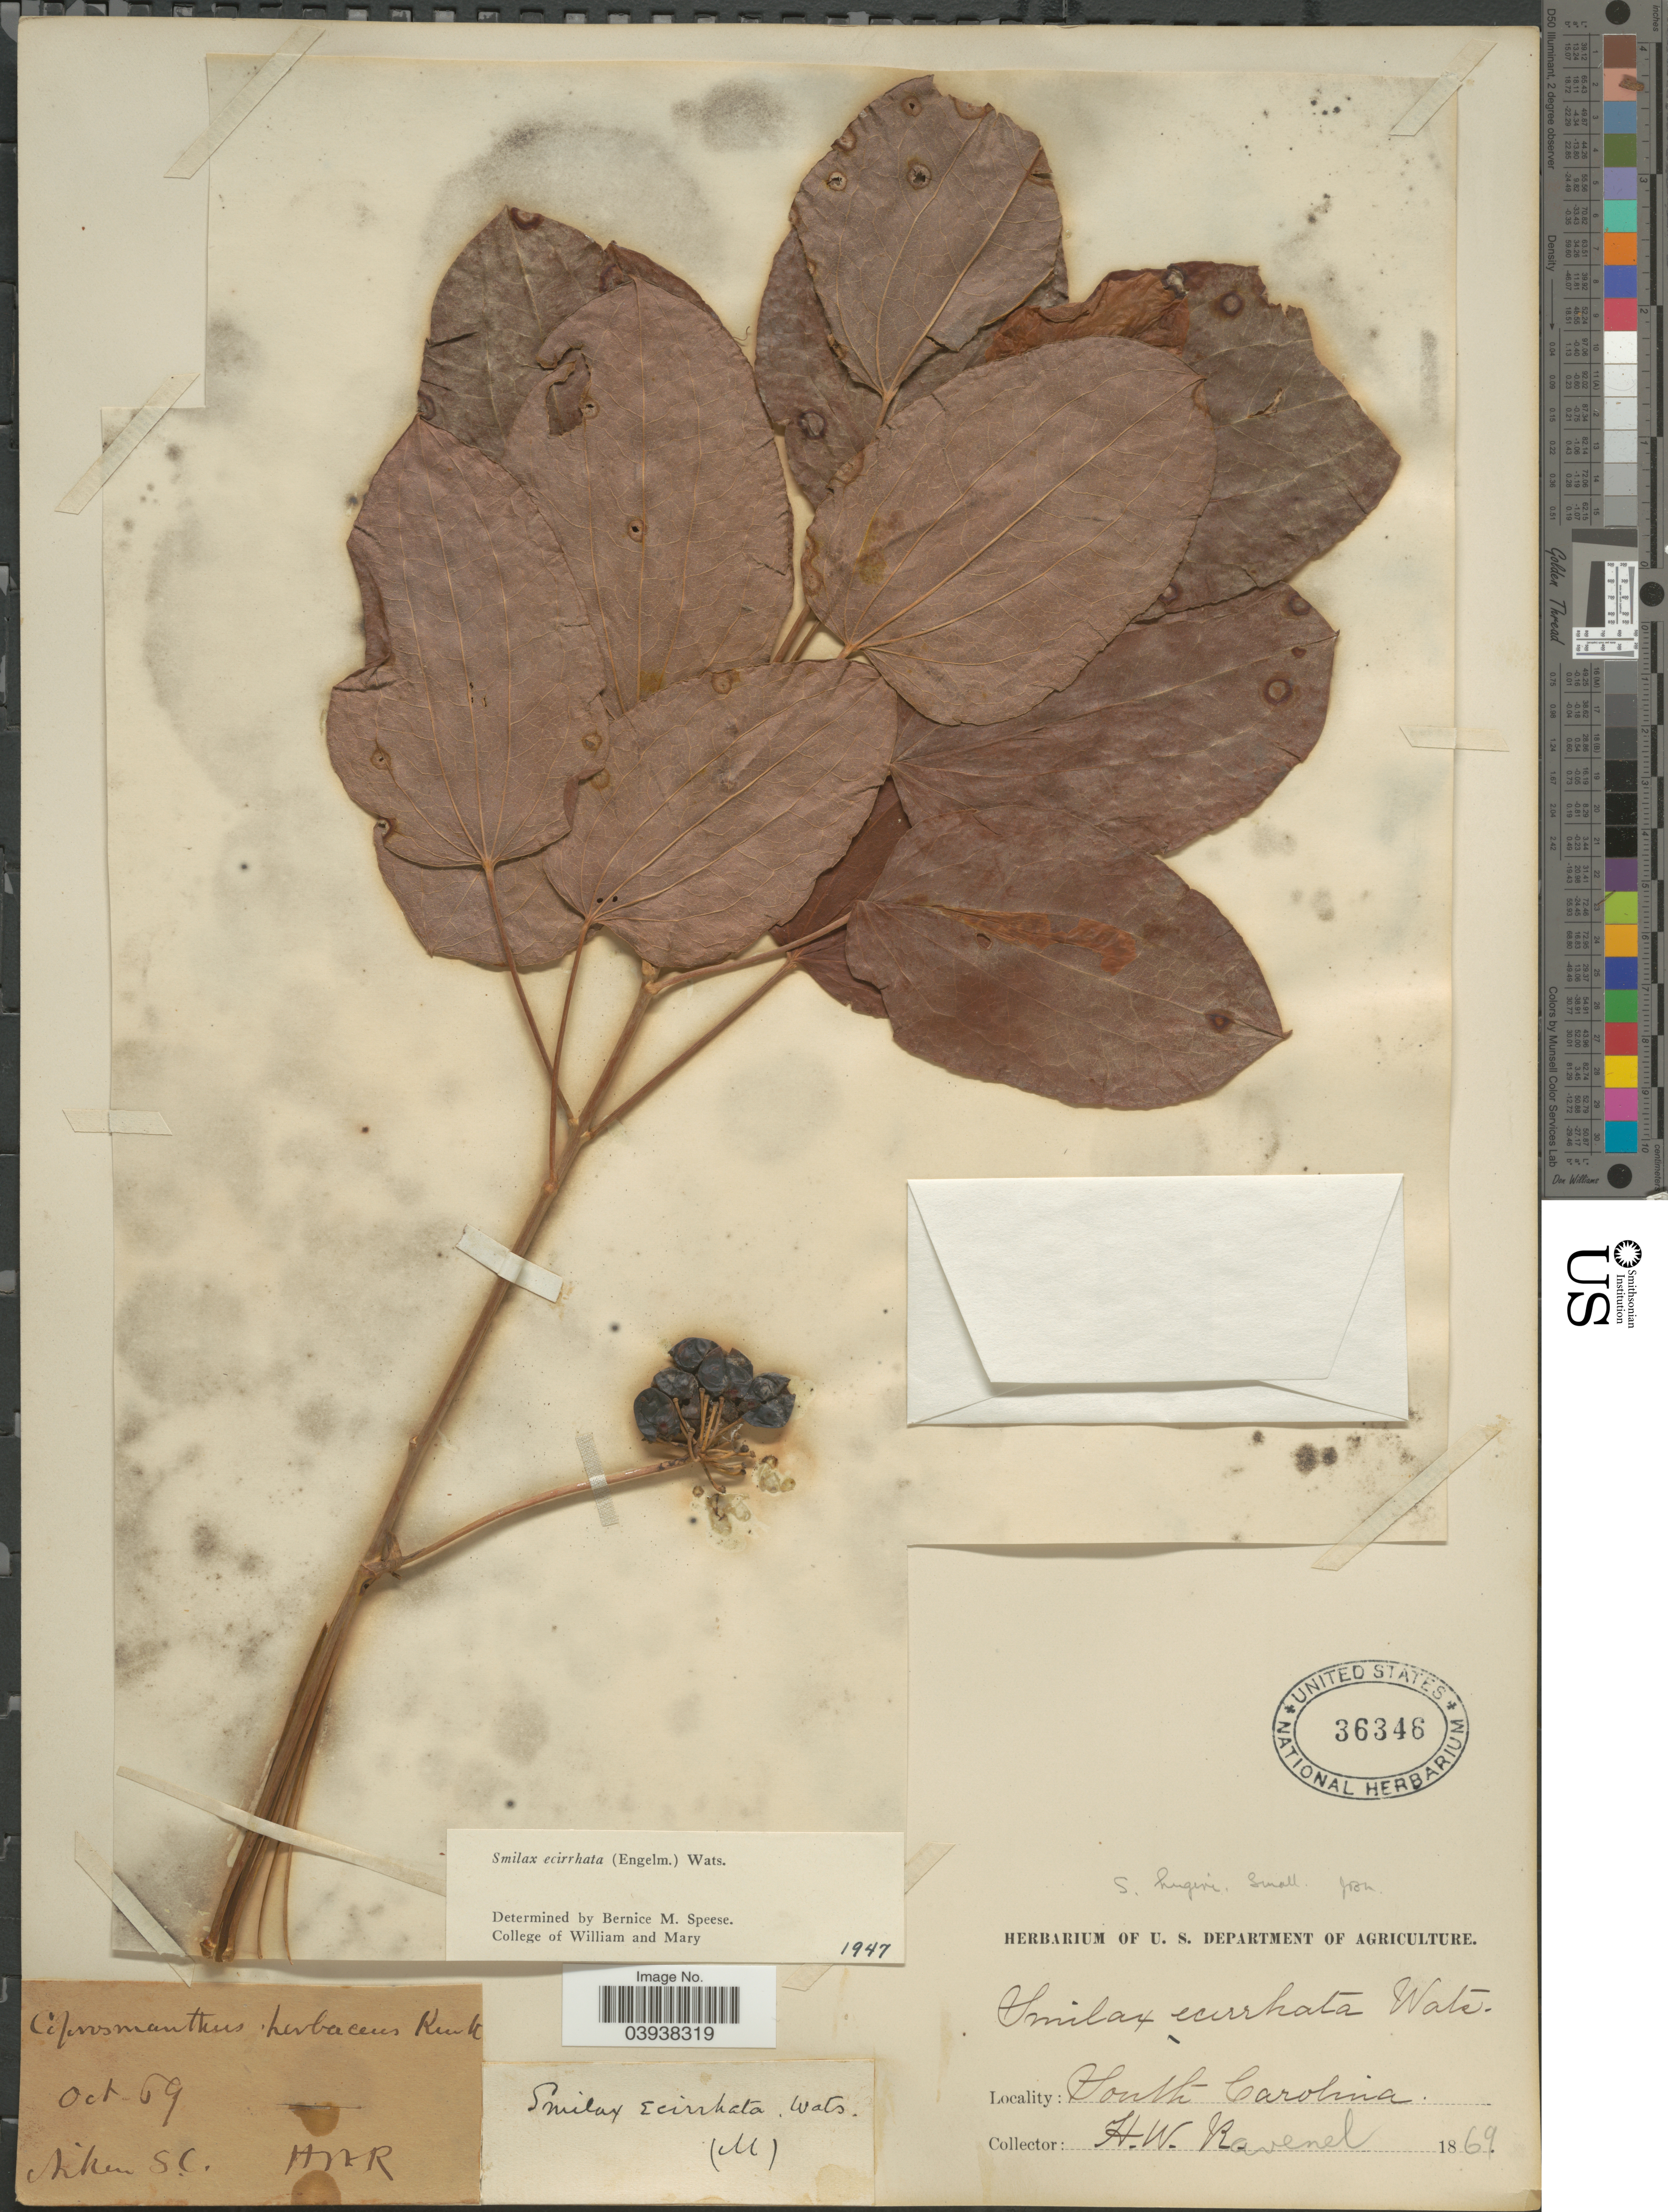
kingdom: Plantae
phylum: Tracheophyta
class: Liliopsida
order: Liliales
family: Smilacaceae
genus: Smilax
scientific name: Smilax ecirrhata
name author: (Engelm. ex Kunth) S. Watson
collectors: H. Ravenel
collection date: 1869-10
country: United States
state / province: South Carolina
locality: Aiken.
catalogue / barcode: US 36346